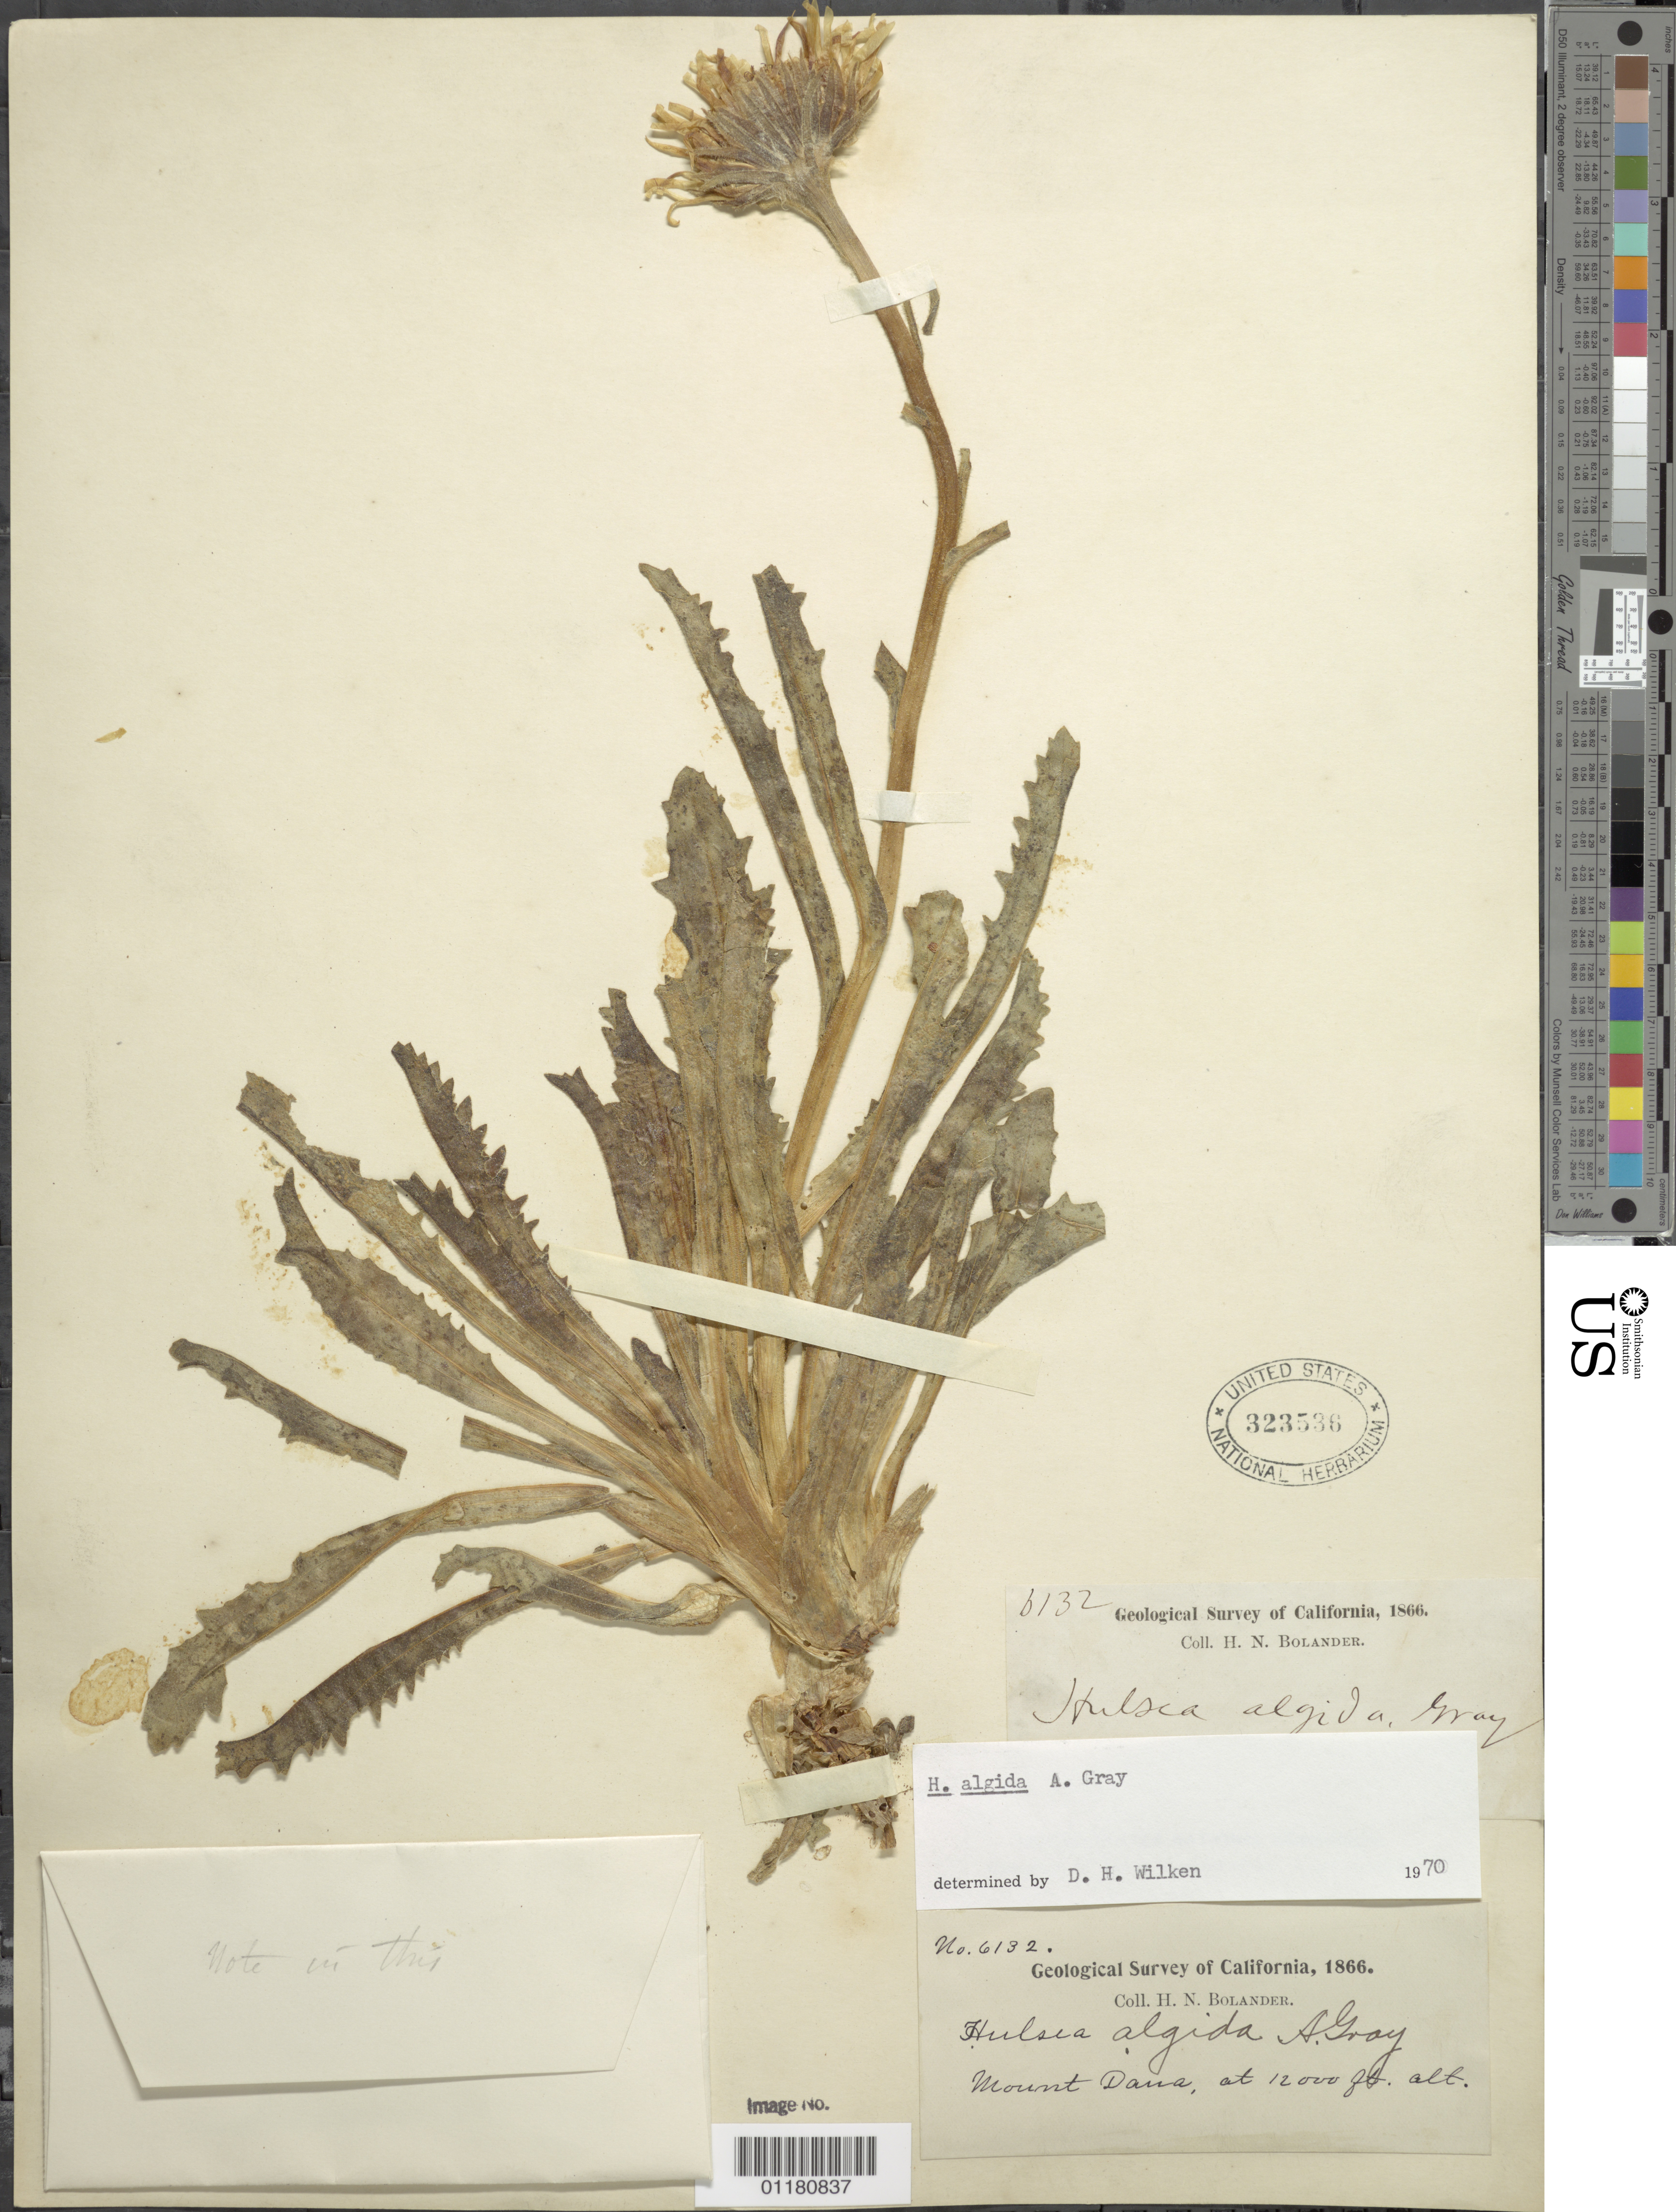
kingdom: Plantae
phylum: Tracheophyta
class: Magnoliopsida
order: Asterales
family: Asteraceae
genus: Hulsea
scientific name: Hulsea algida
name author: A. Gray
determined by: Wilken, Dieter H., (CS), Colorado State University (UNITED STATES)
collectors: H. Bolander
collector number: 6132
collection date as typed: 1866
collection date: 1866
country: United States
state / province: California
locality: Mount Dana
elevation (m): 3658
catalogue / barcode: US 323536